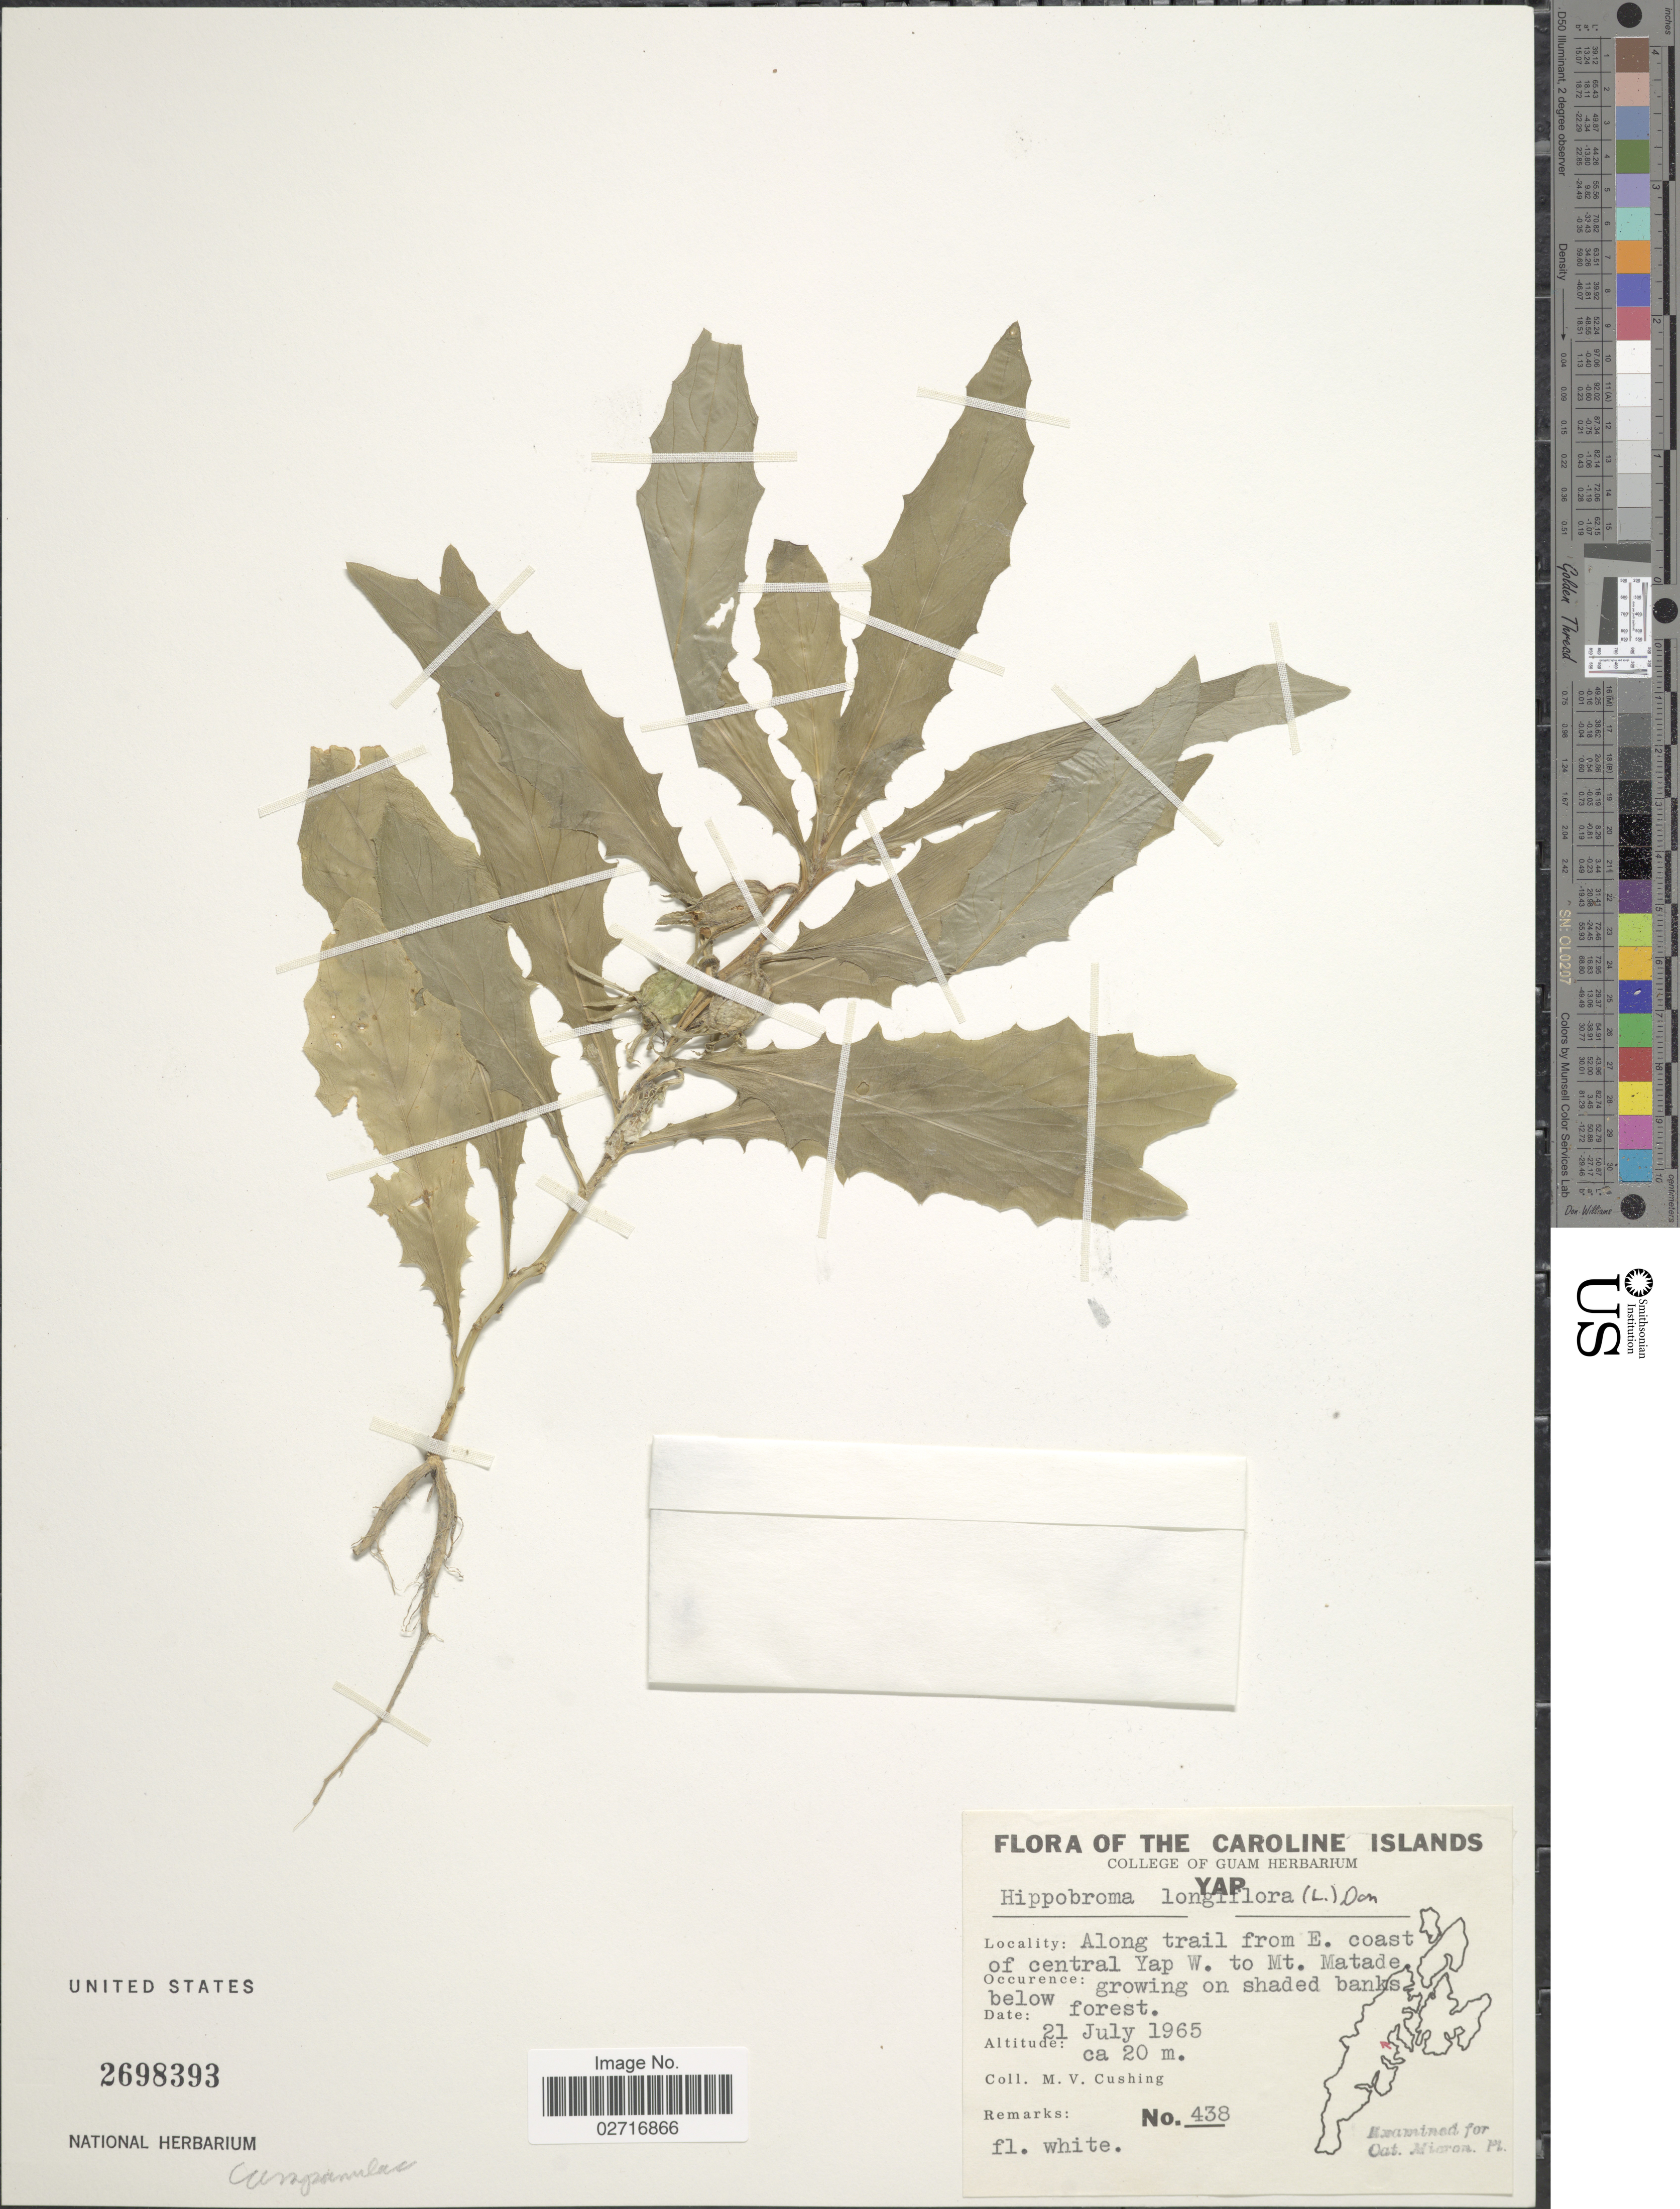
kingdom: Plantae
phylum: Tracheophyta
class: Magnoliopsida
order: Asterales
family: Campanulaceae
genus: Hippobroma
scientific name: Hippobroma longiflora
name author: (L.) G. Don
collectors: M. V. Cushing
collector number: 438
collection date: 1965-07-21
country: Micronesia, Federated States of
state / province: Yap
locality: The Caroline Islands, Yap, along trail from E. coast of central Yap W. to Mt. Matade, on shaded banks below forests.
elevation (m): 20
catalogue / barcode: US 2698393